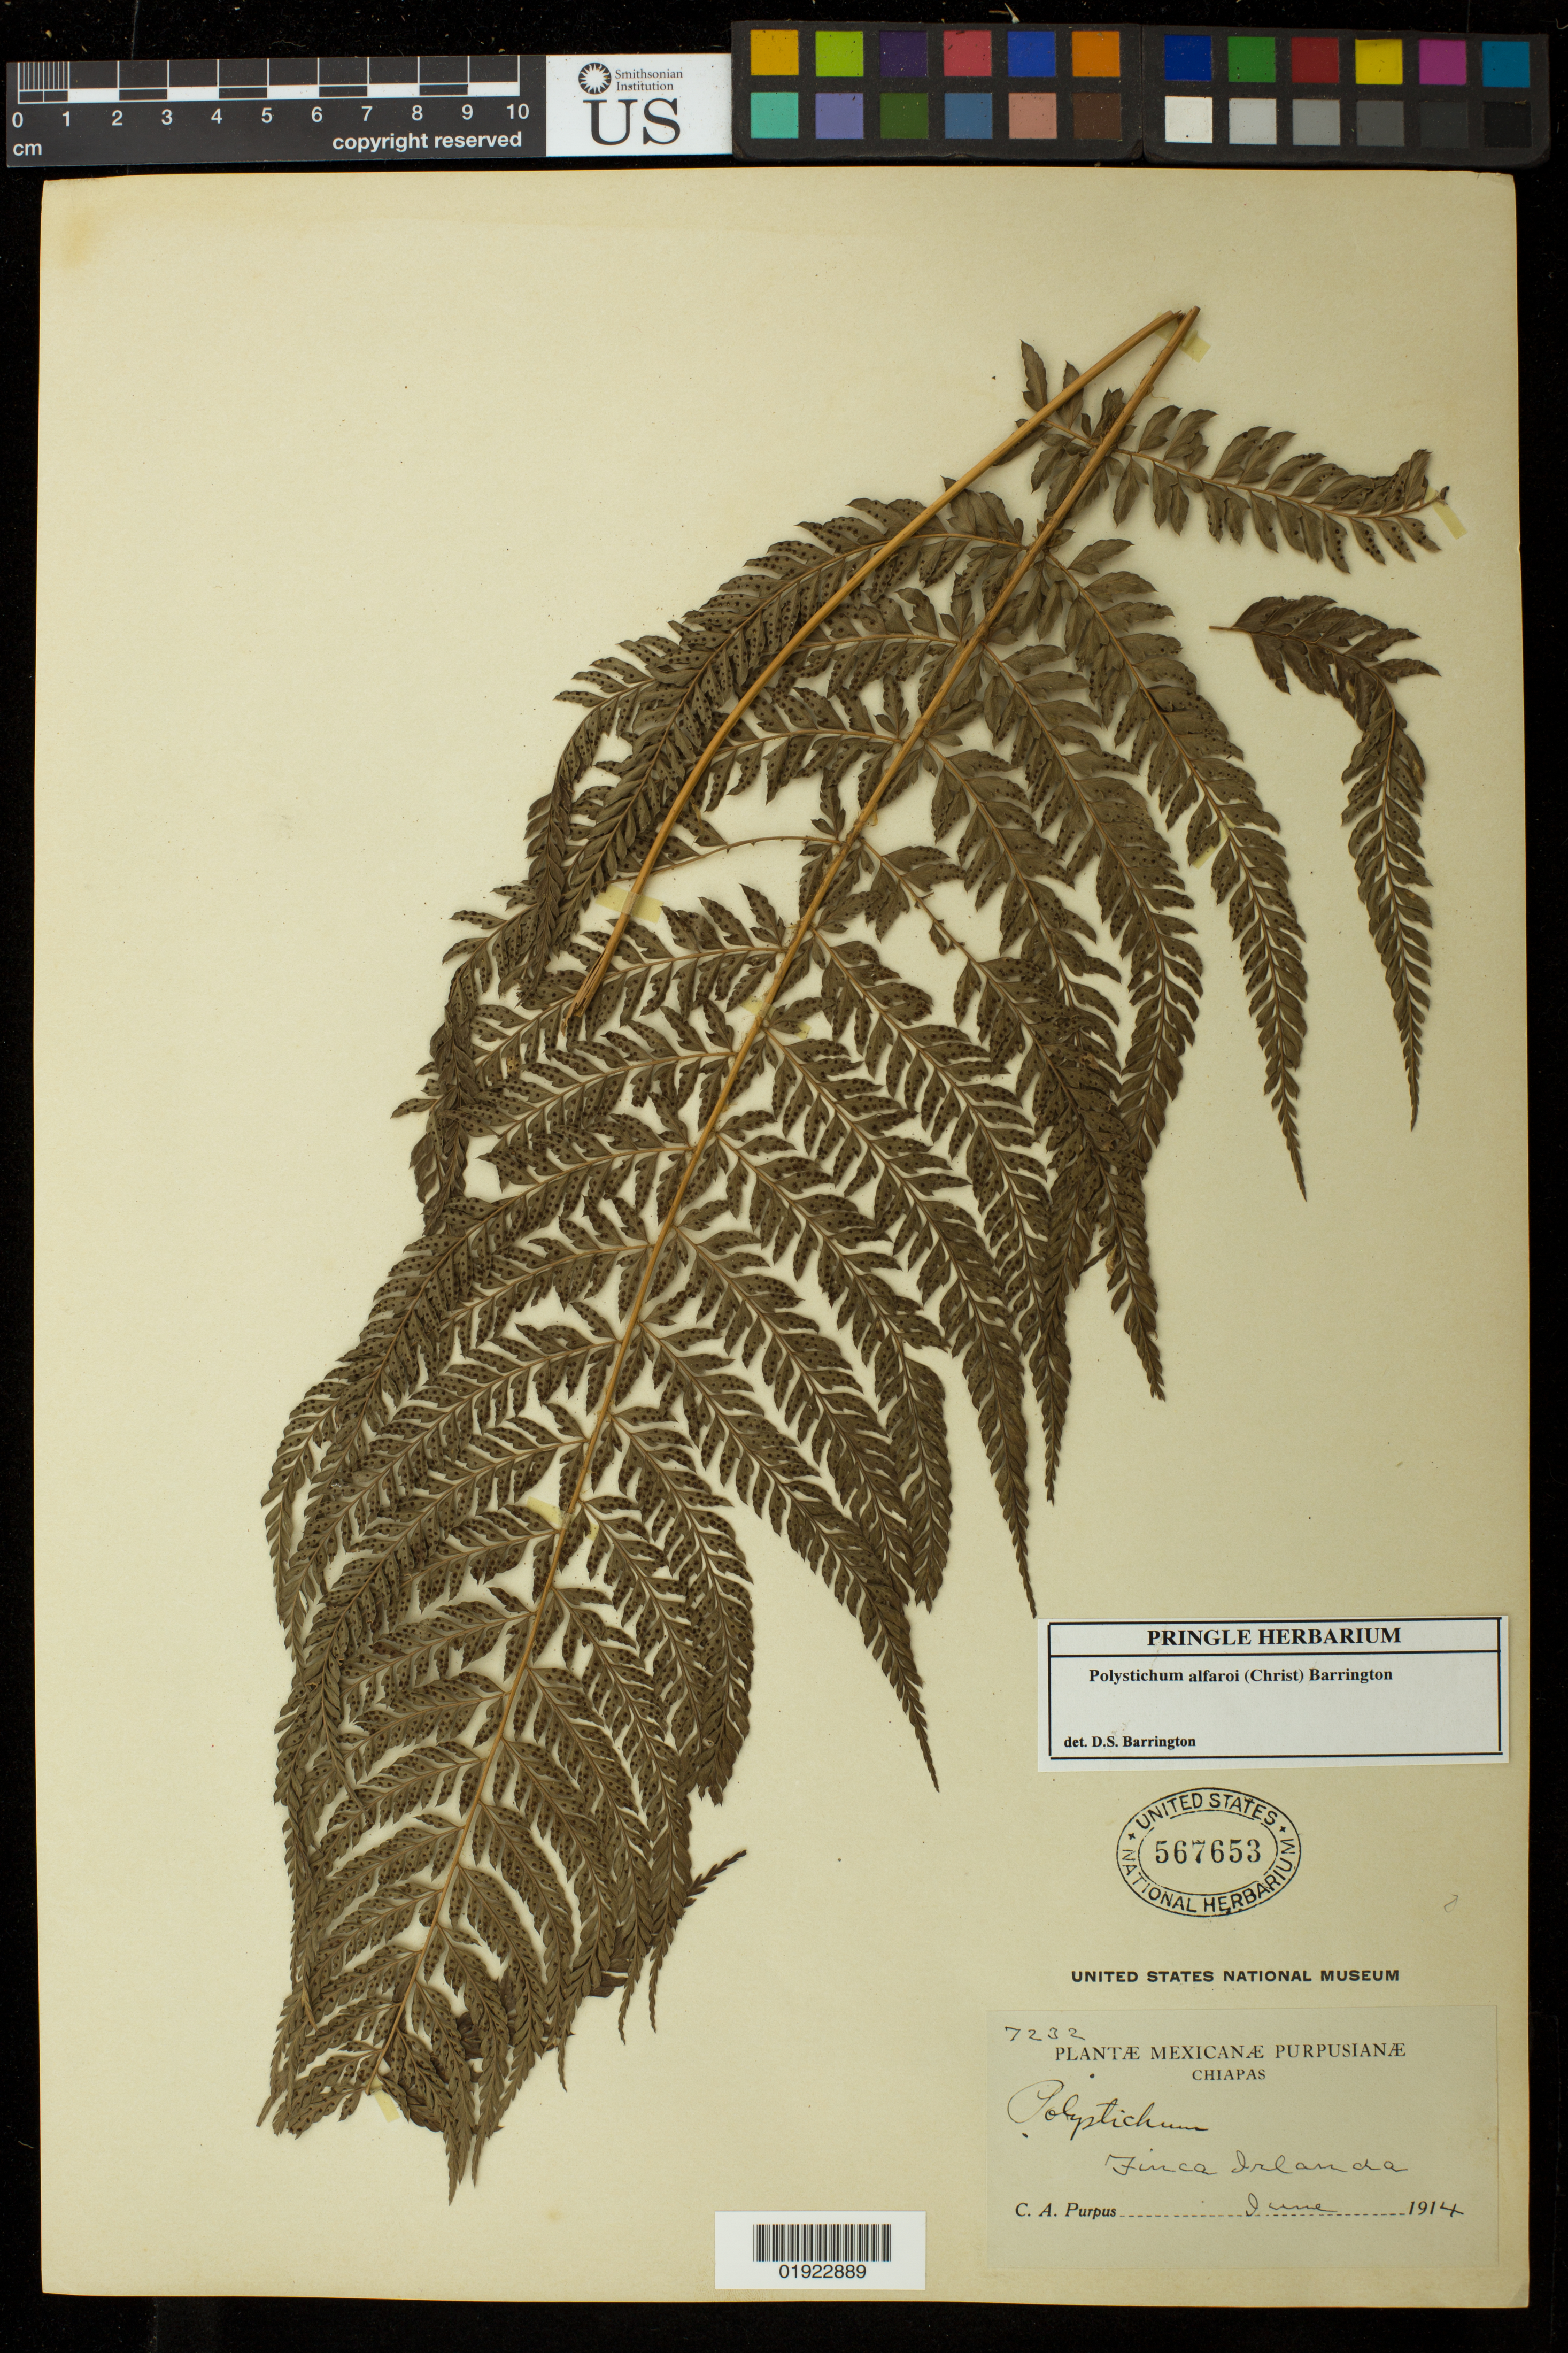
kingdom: Plantae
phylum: Tracheophyta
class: Polypodiopsida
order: Polypodiales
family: Dryopteridaceae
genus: Polystichum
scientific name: Polystichum alfaroi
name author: (Christ) Barrington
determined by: Barrington, D. S., Curator (VT), University of Vermont (UNITED STATES)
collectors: C. A. Purpus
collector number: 7232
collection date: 1914-06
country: Mexico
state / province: Chiapas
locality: Finca Irlanda.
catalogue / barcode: US 567653